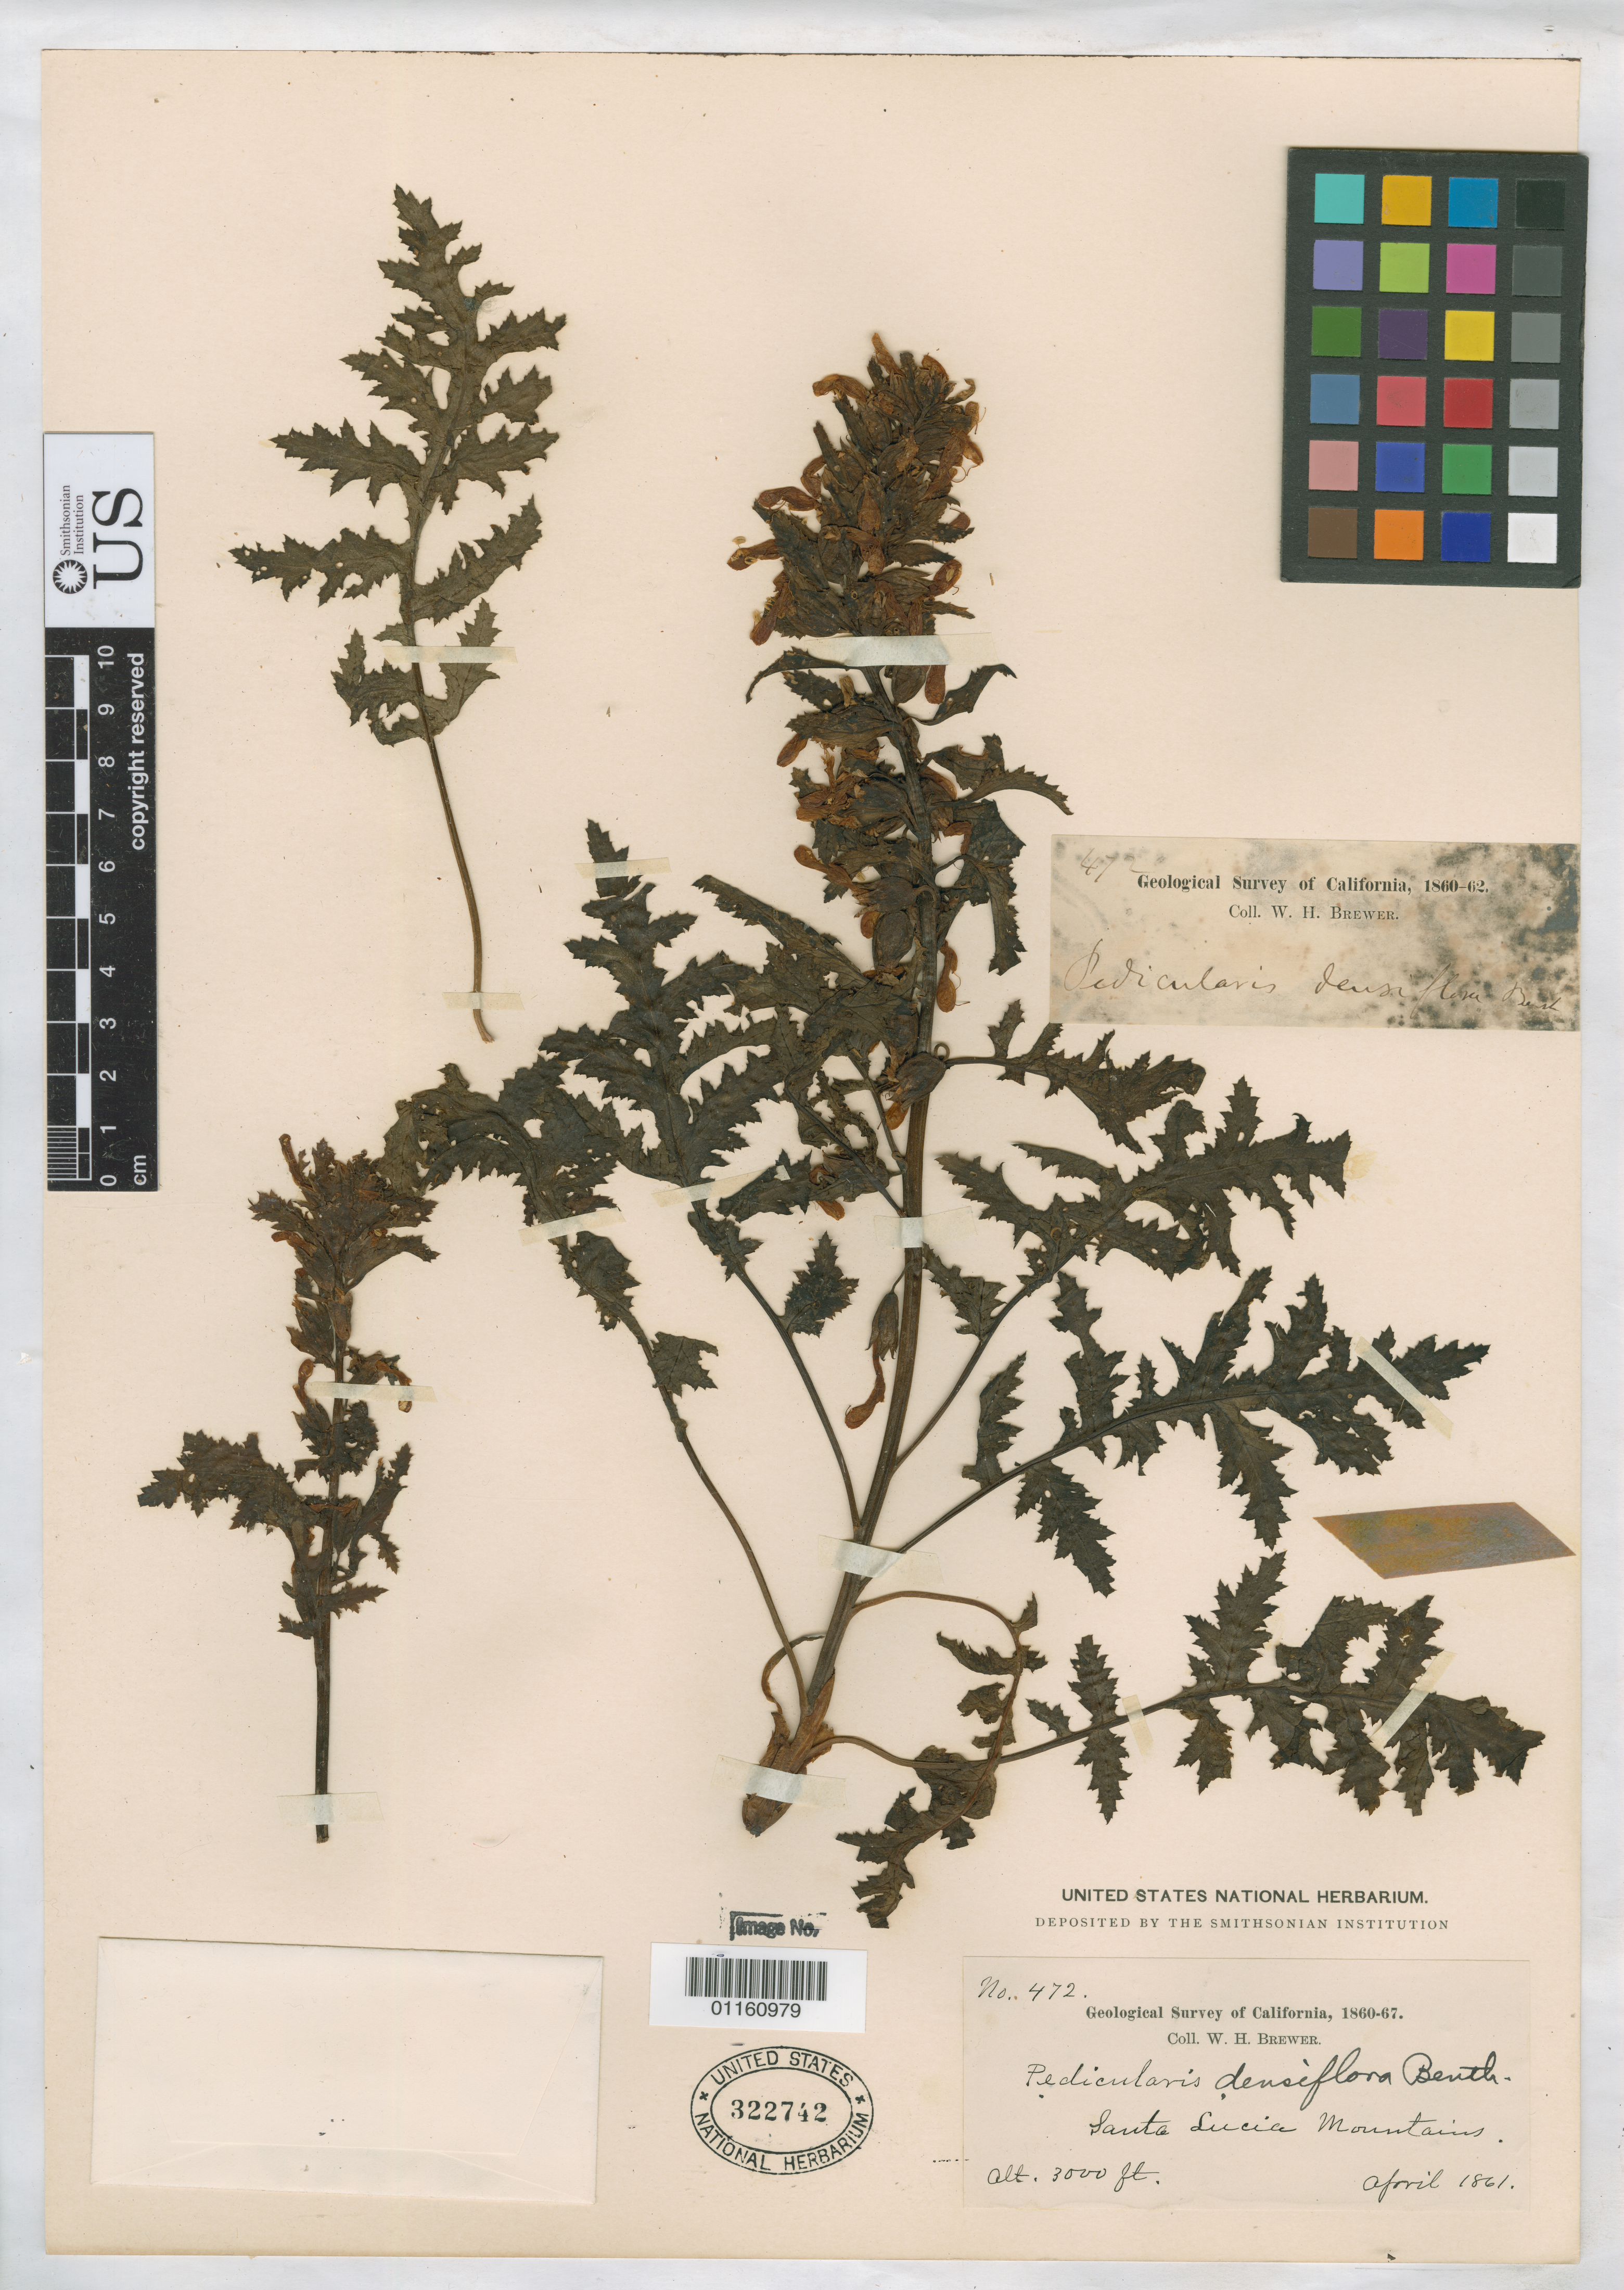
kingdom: Plantae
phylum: Tracheophyta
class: Magnoliopsida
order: Lamiales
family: Orobanchaceae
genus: Pedicularis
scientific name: Pedicularis densiflora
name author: Benth.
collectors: W. H. Brewer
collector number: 472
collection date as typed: Apr 1861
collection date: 1861-04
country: United States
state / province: California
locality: Santa Lusia Mountains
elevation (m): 914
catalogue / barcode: US 322742